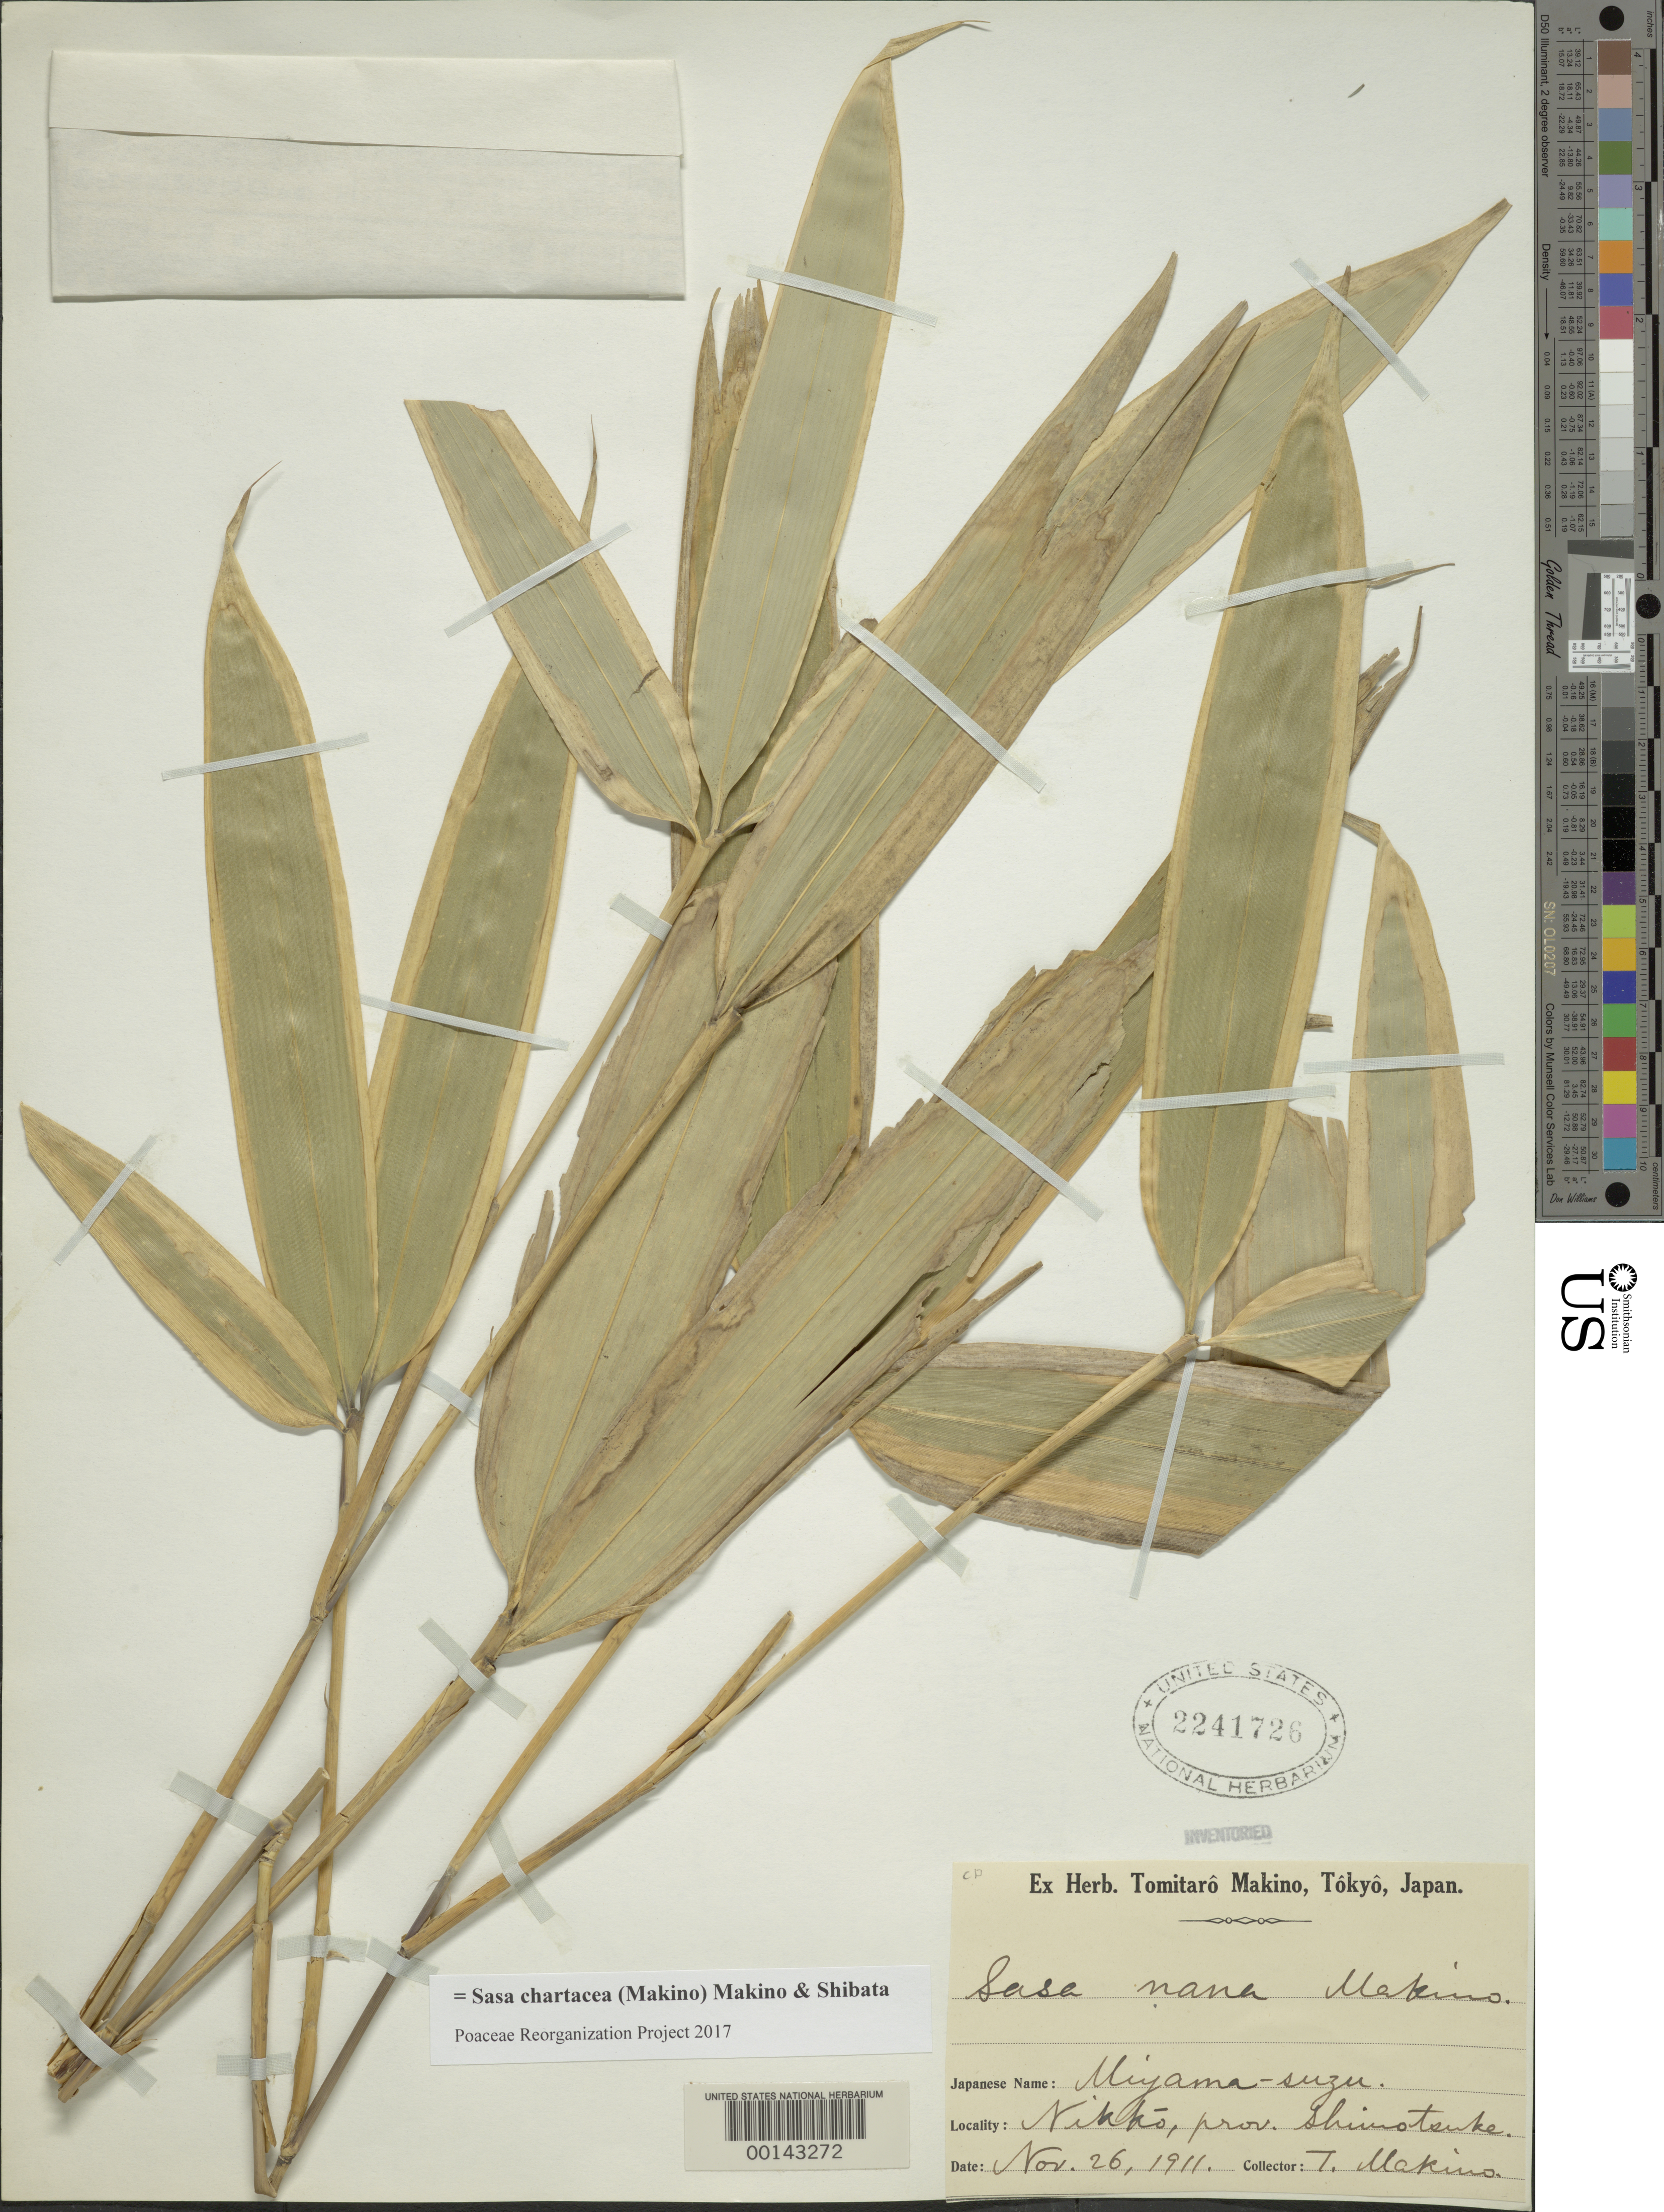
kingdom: Plantae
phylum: Tracheophyta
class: Liliopsida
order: Poales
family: Poaceae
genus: Sasa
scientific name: Sasa chartacea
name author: (Makino) Makino & Shibata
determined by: Poaceae Reorganization Project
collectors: T. Makino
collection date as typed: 26 Nov 1911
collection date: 1911-11-26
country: Japan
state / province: Tokyo, Federal City of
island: Honshu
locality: Shimotsuke, nikko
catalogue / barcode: US 2241726